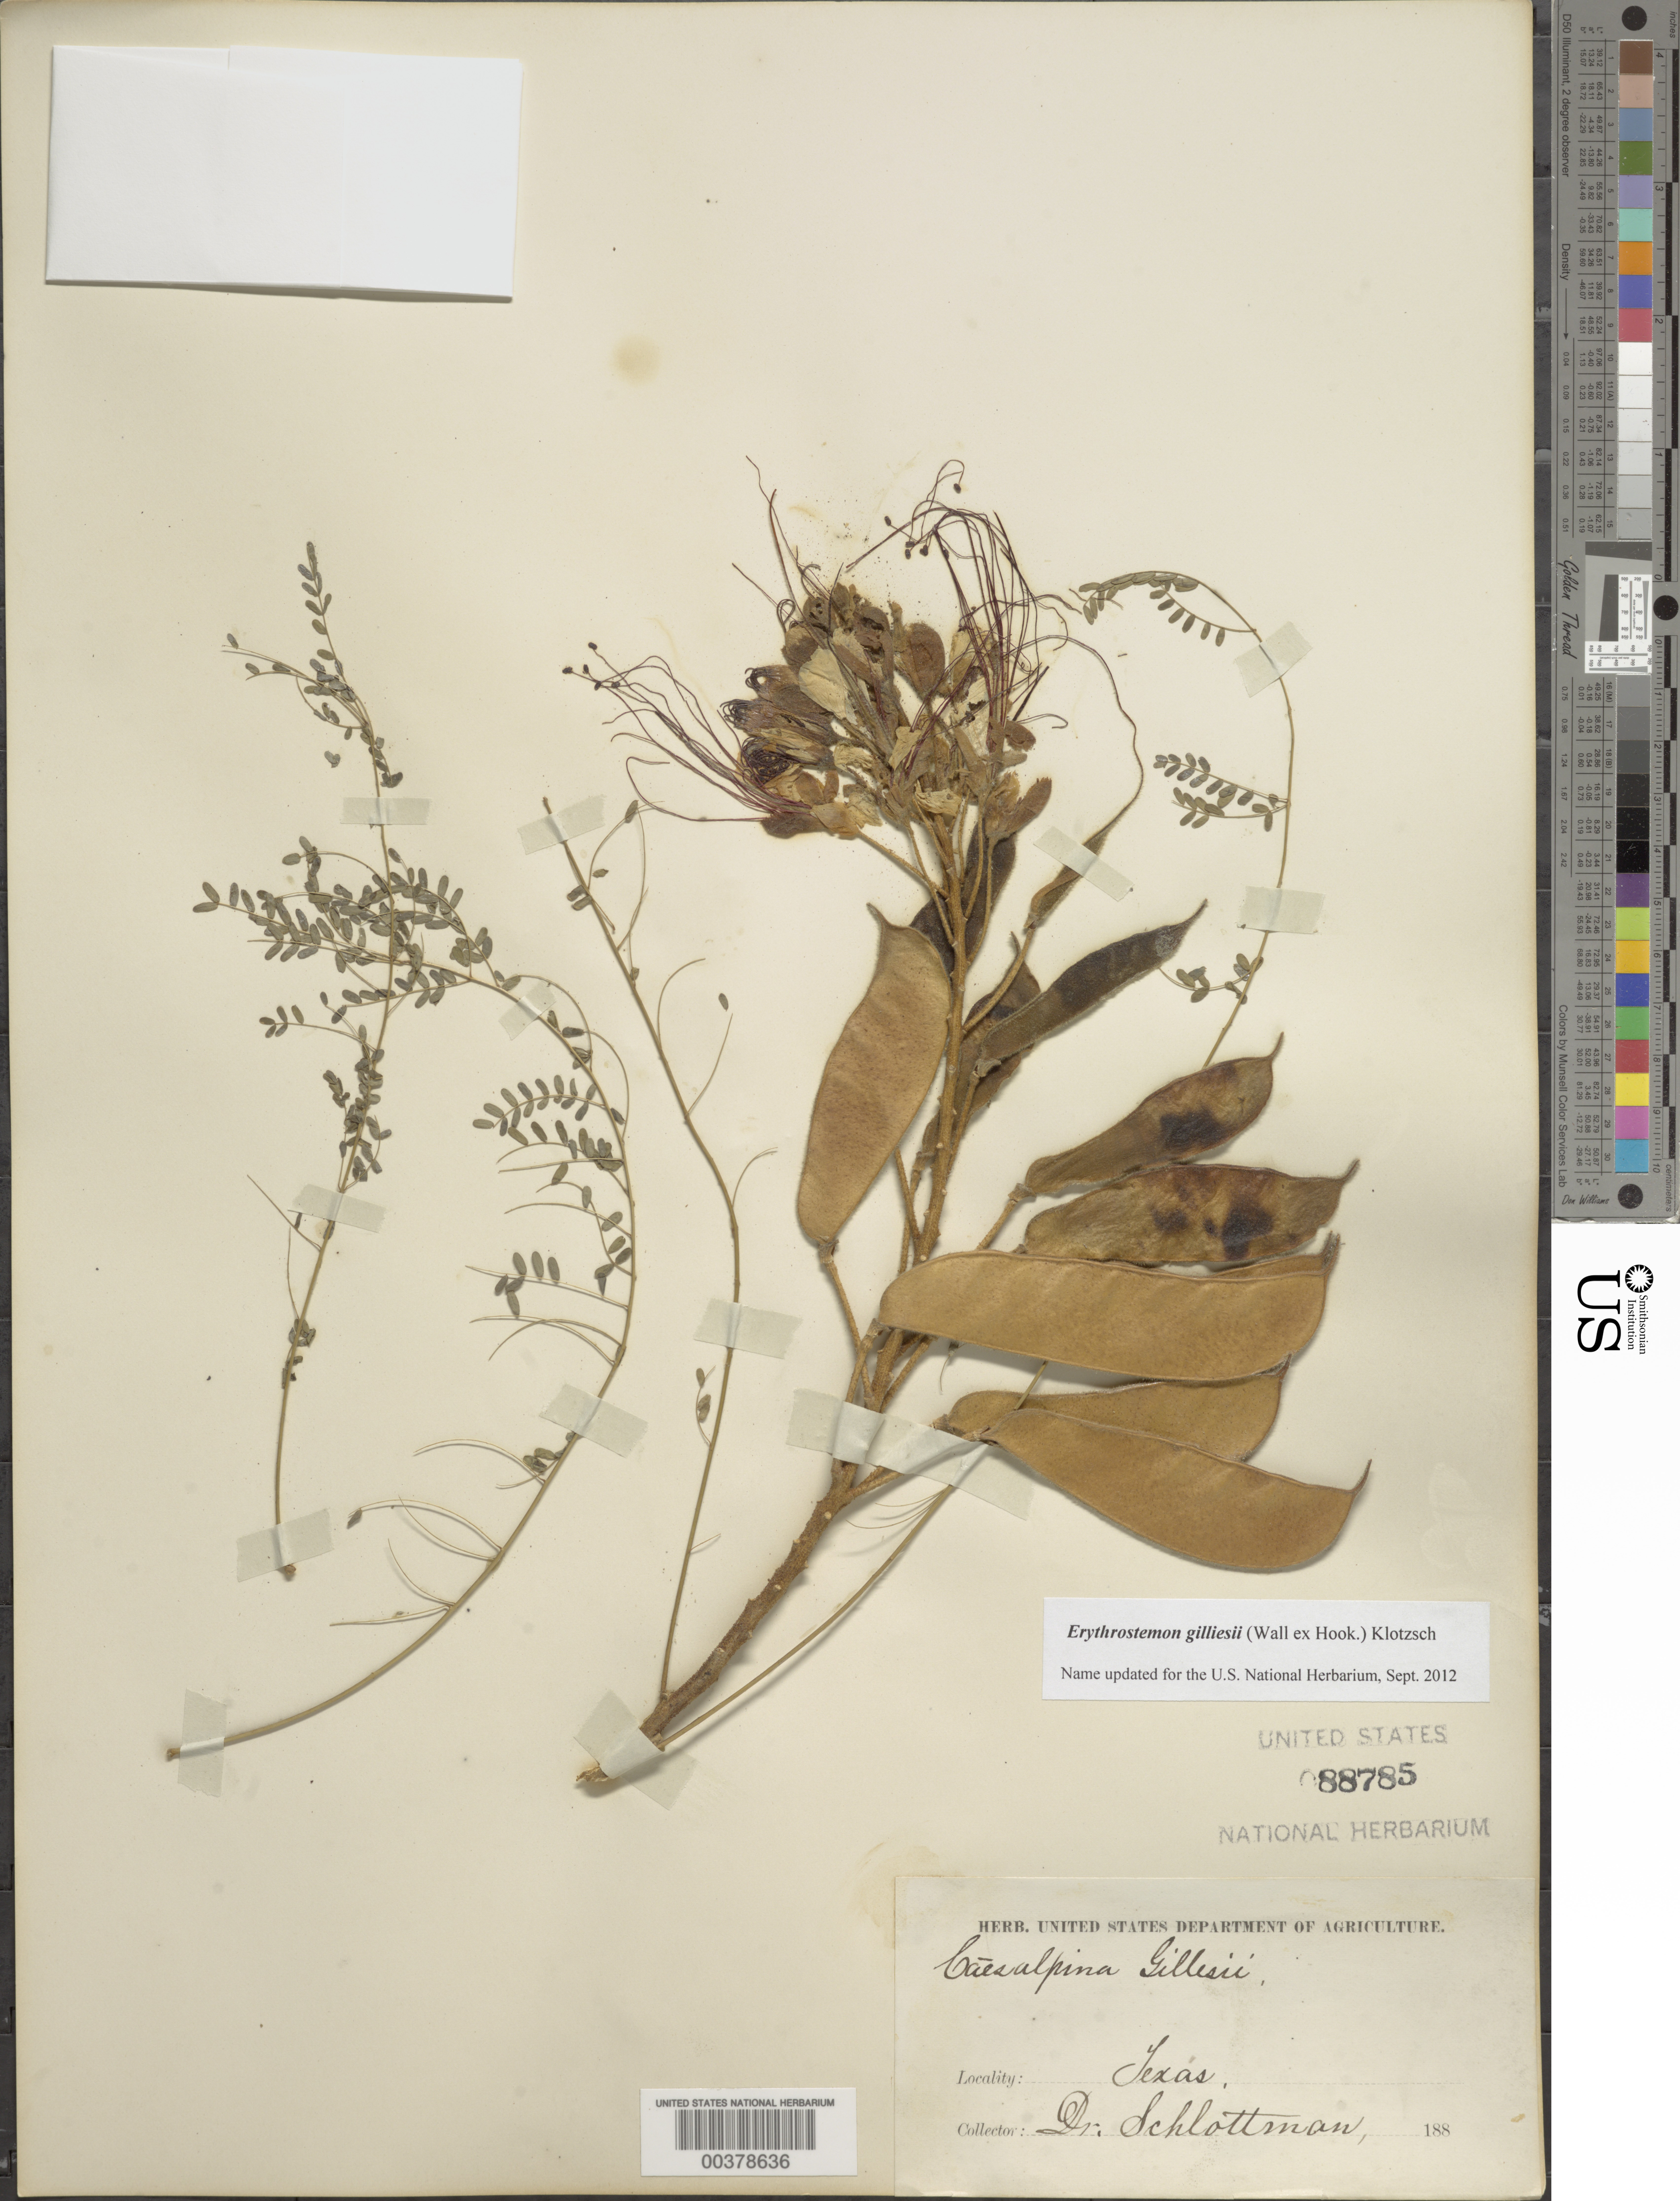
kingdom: Plantae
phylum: Tracheophyta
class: Magnoliopsida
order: Fabales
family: Fabaceae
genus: Erythrostemon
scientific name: Erythrostemon gilliesii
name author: (Hook.) Klotzsch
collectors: -. Schlottman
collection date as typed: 188-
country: United States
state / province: Texas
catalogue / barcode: US 88785